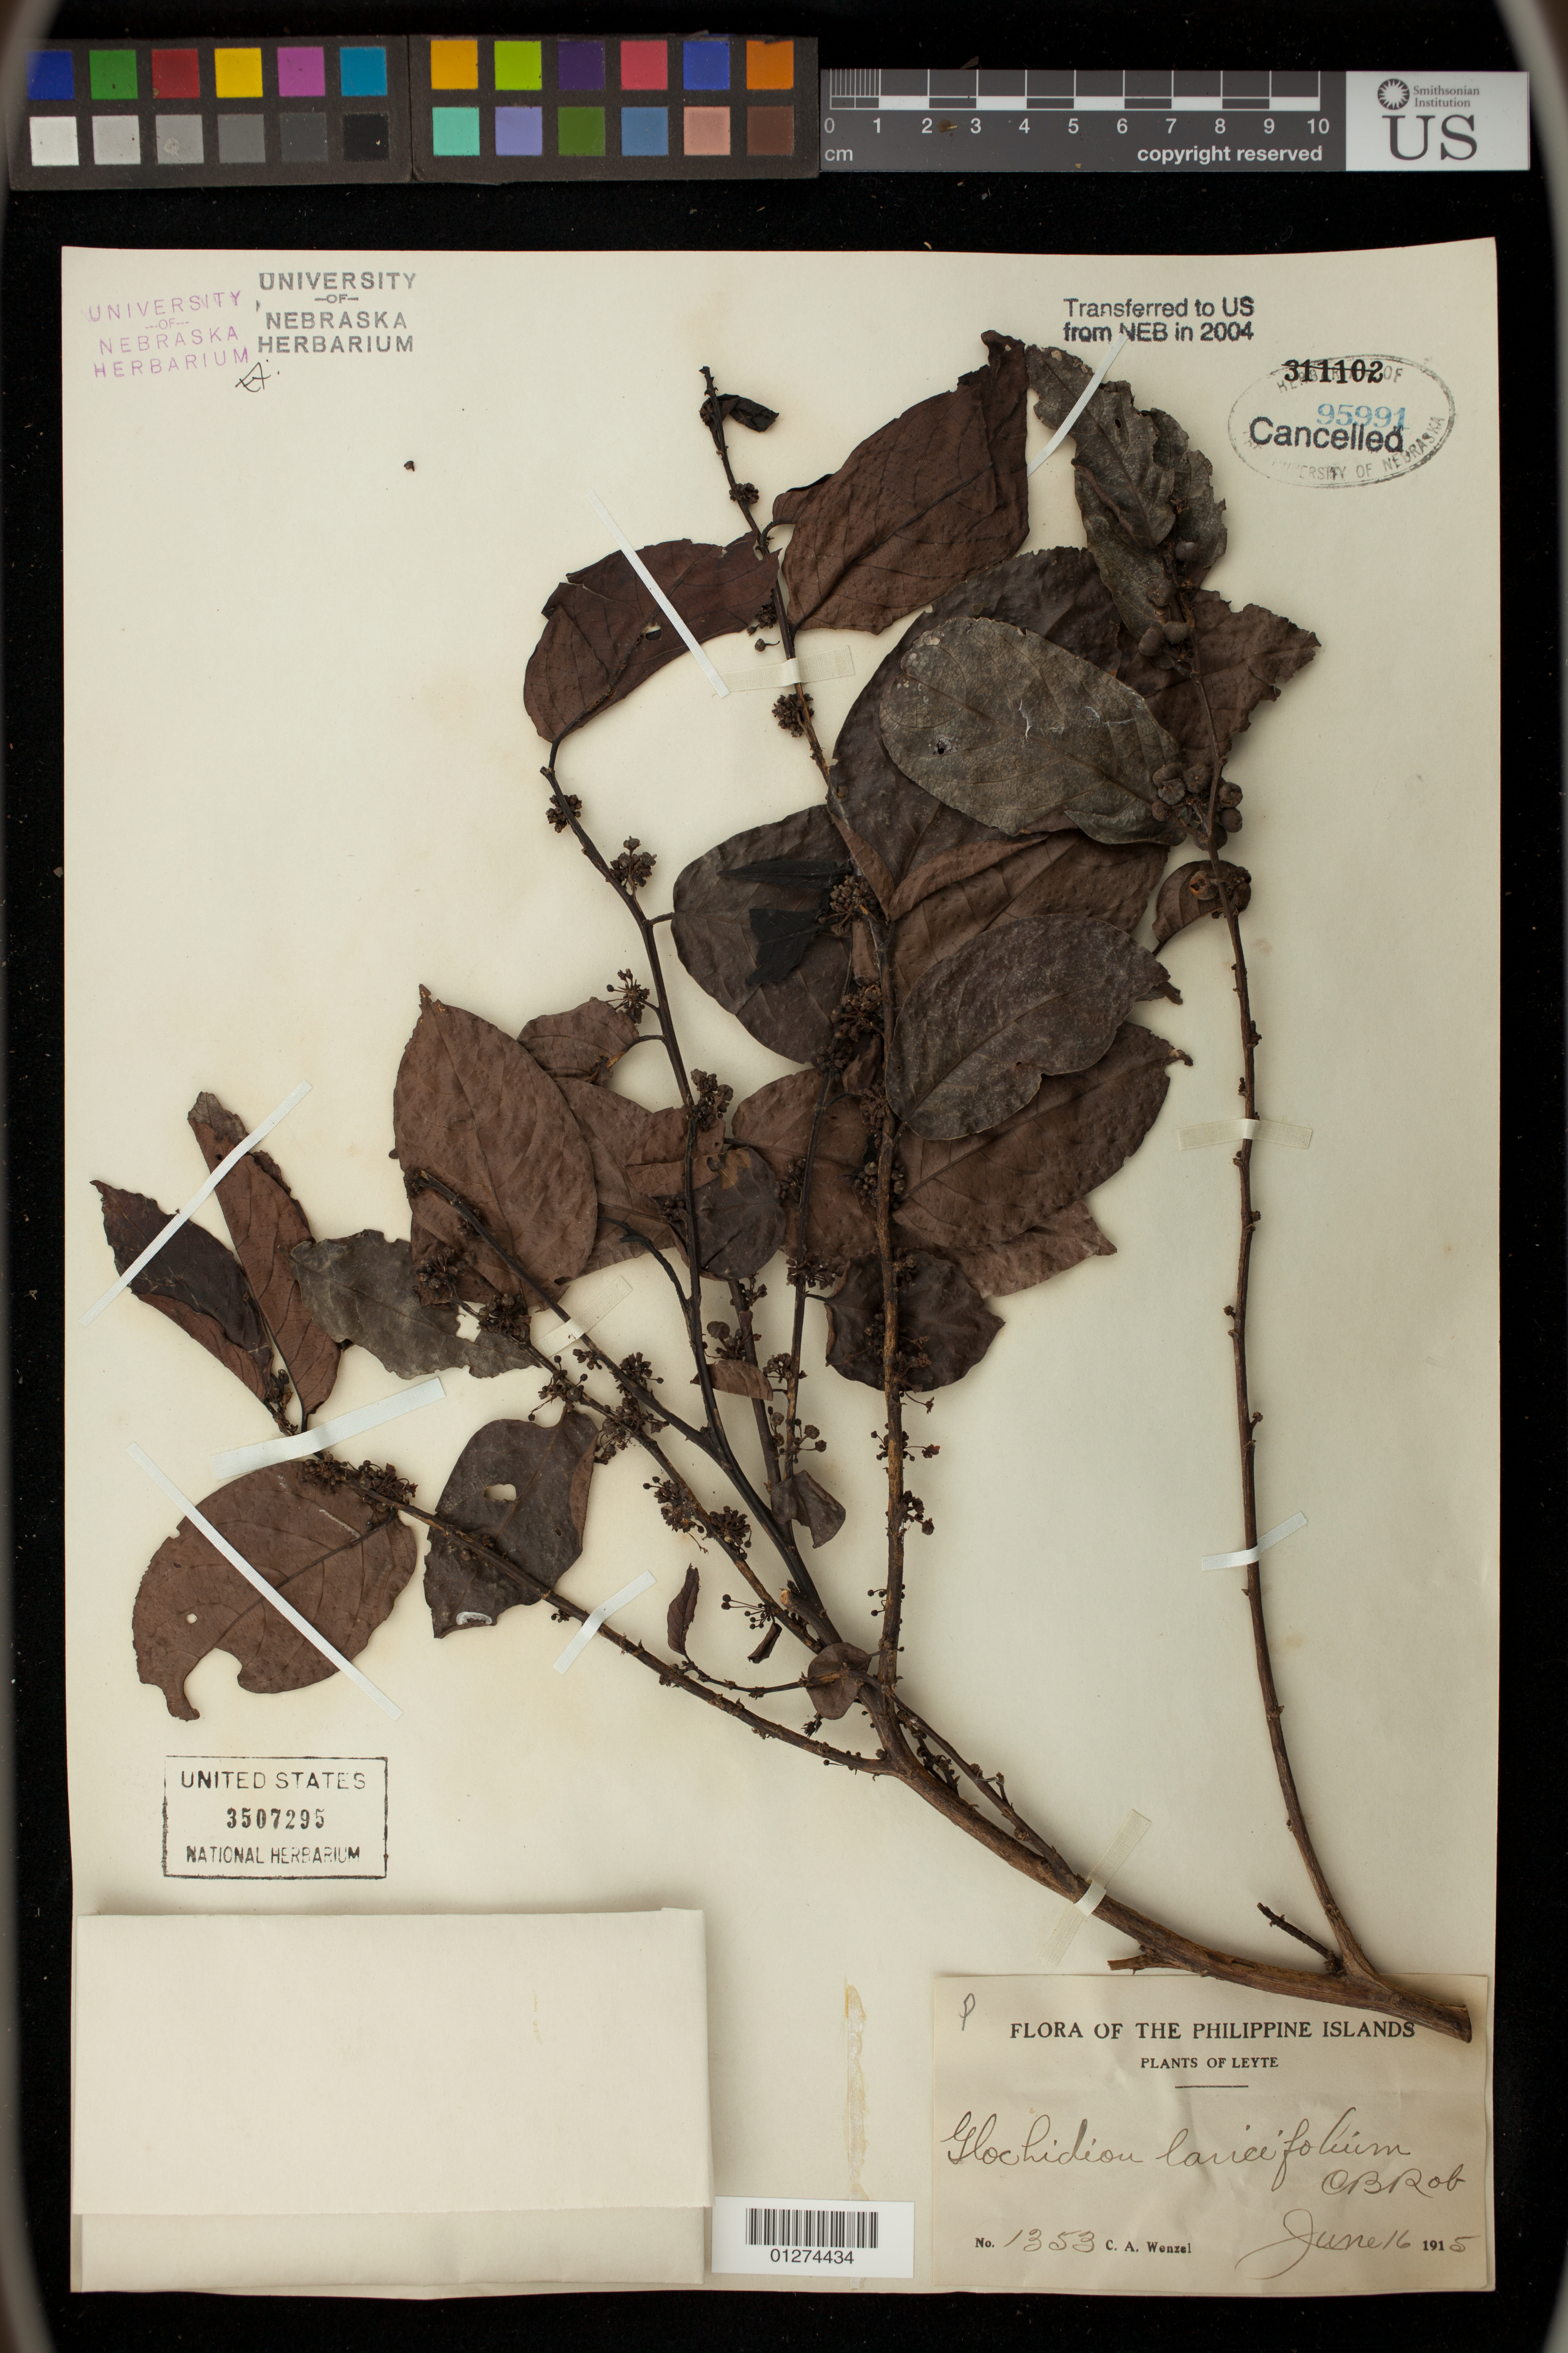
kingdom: Plantae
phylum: Tracheophyta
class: Magnoliopsida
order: Malpighiales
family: Phyllanthaceae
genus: Glochidion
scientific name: Glochidion urophylloides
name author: Elmer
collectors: C. Wenzel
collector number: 1353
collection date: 1915-06-16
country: Philippines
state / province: Eastern Visayas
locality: Leyte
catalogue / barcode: US 3507295